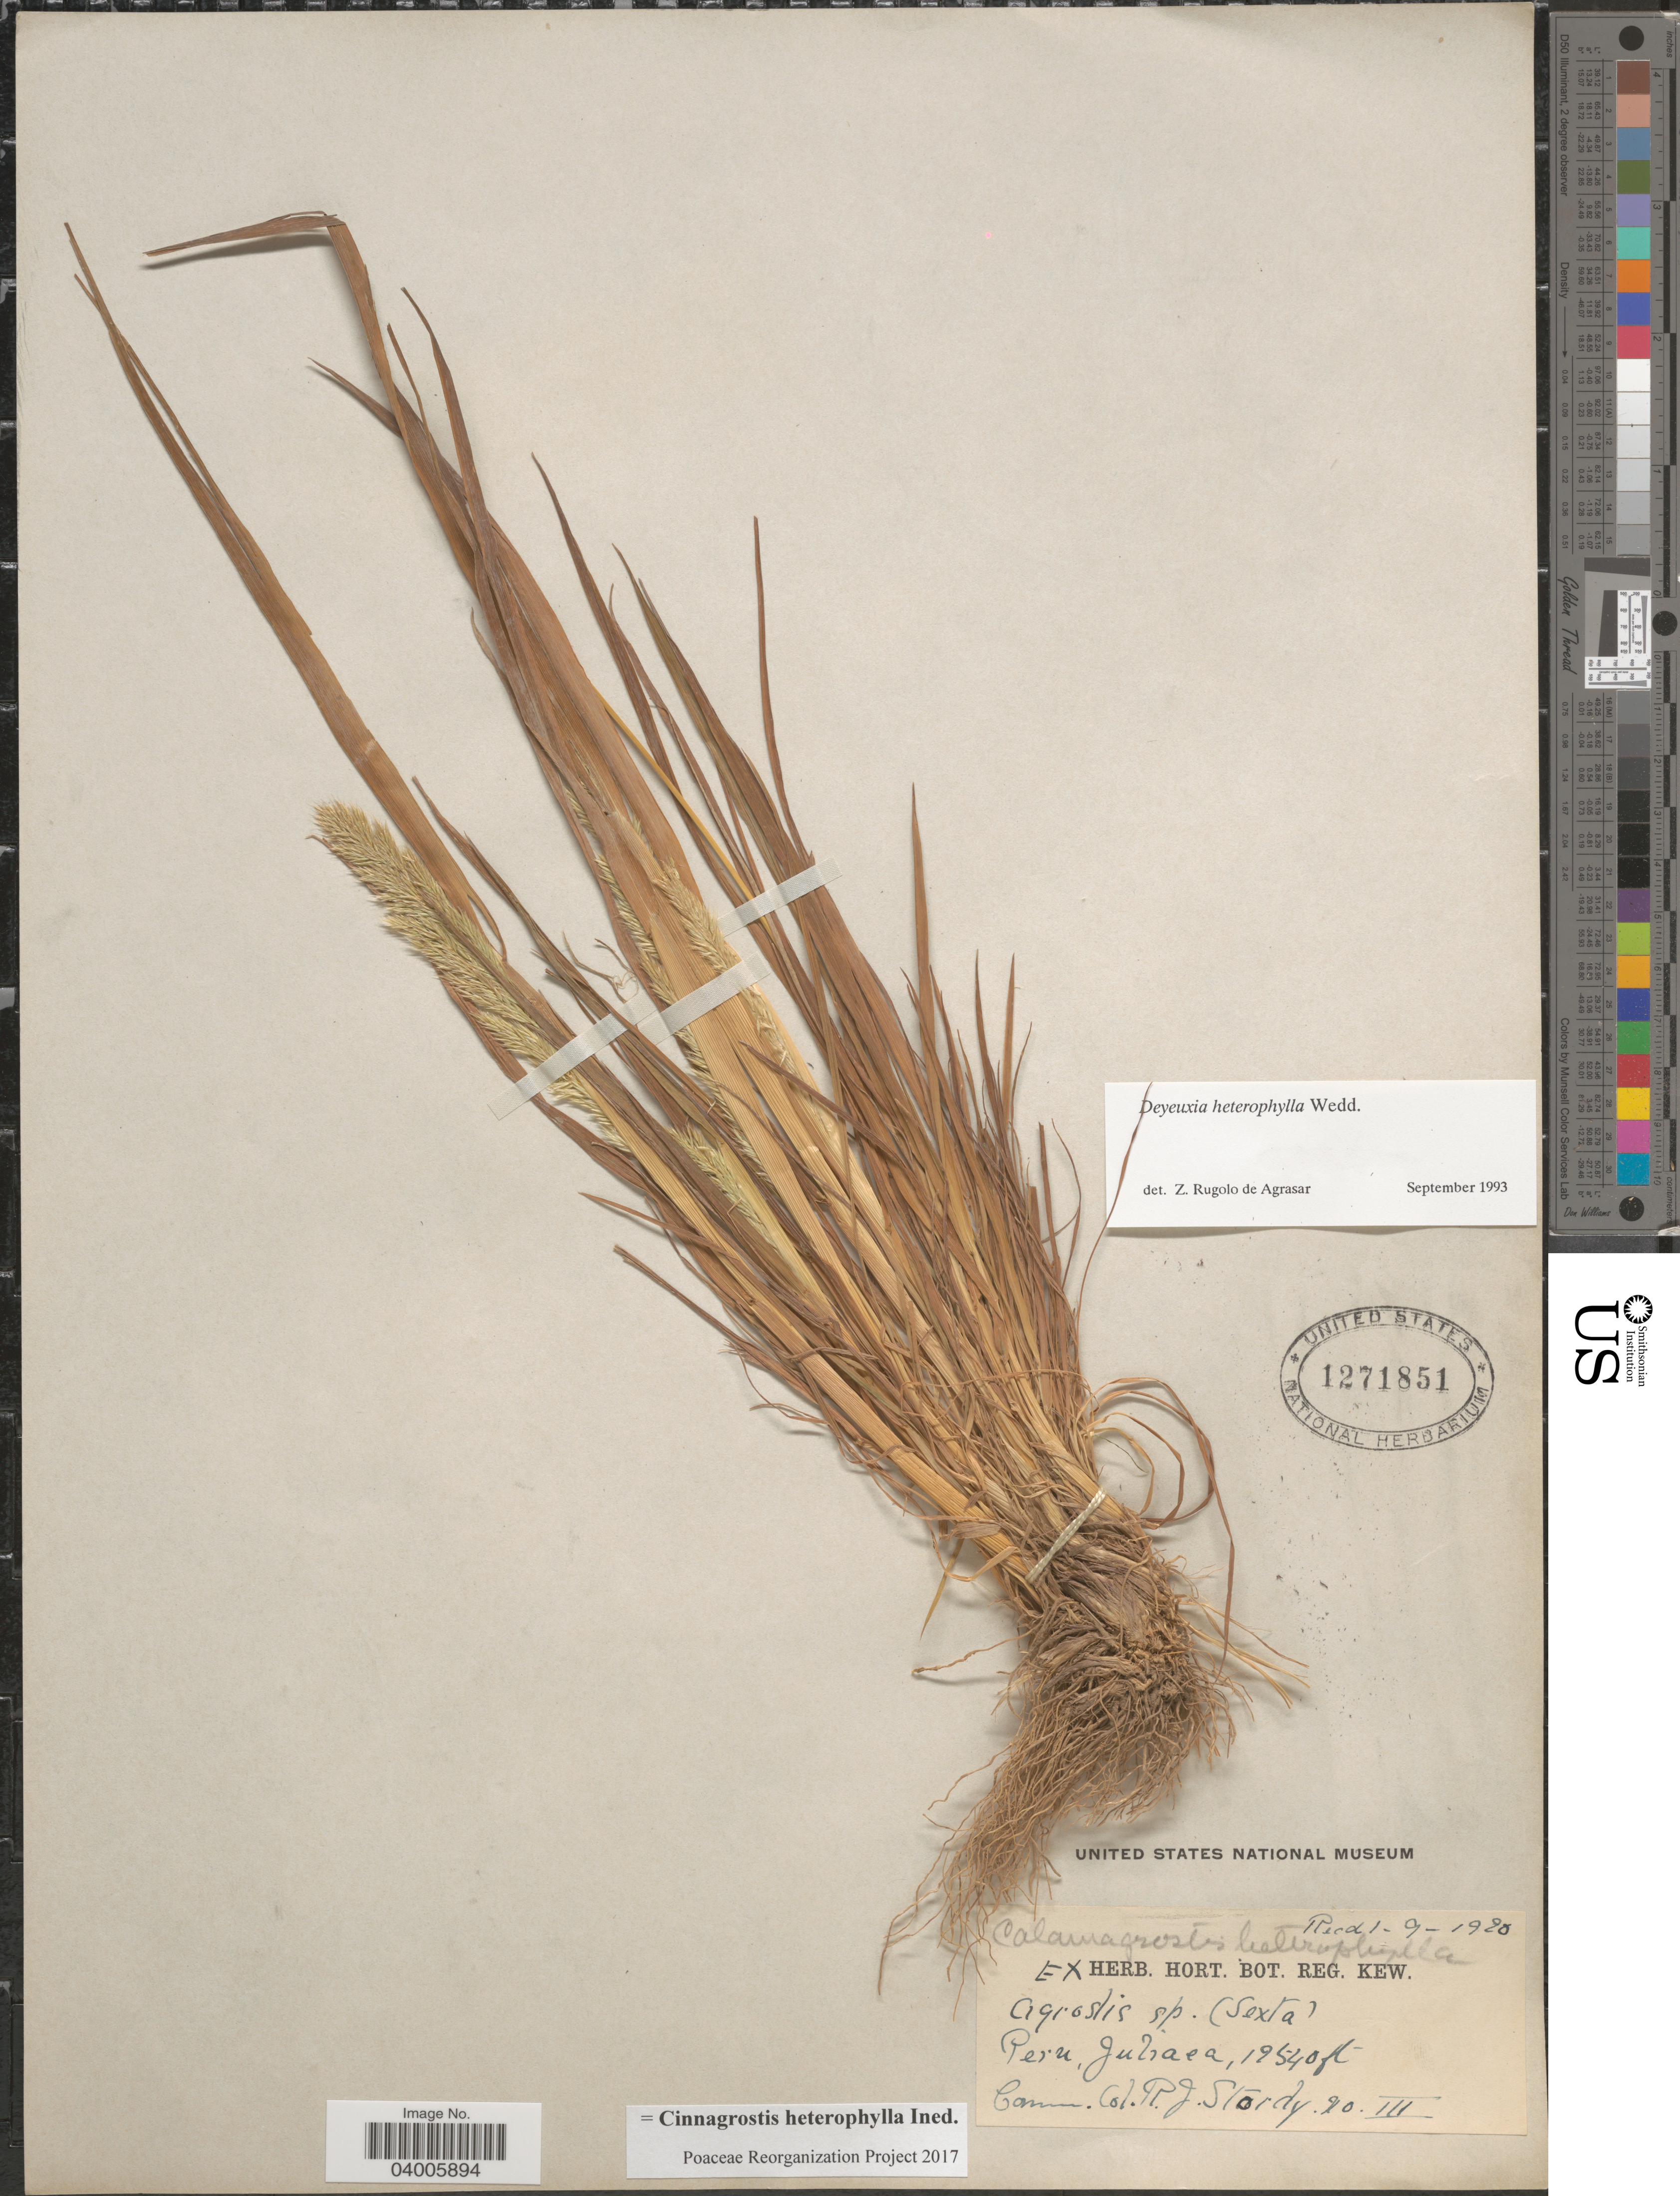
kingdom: Plantae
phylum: Tracheophyta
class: Liliopsida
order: Poales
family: Poaceae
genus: Cinnagrostis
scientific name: Cinnagrostis heterophylla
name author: (Wedd.) P.M. Peterson et al.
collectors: R. Stordy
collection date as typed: Transcribed d/m/y: /3/20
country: Peru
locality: Juliaca.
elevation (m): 5956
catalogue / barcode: US 1271851